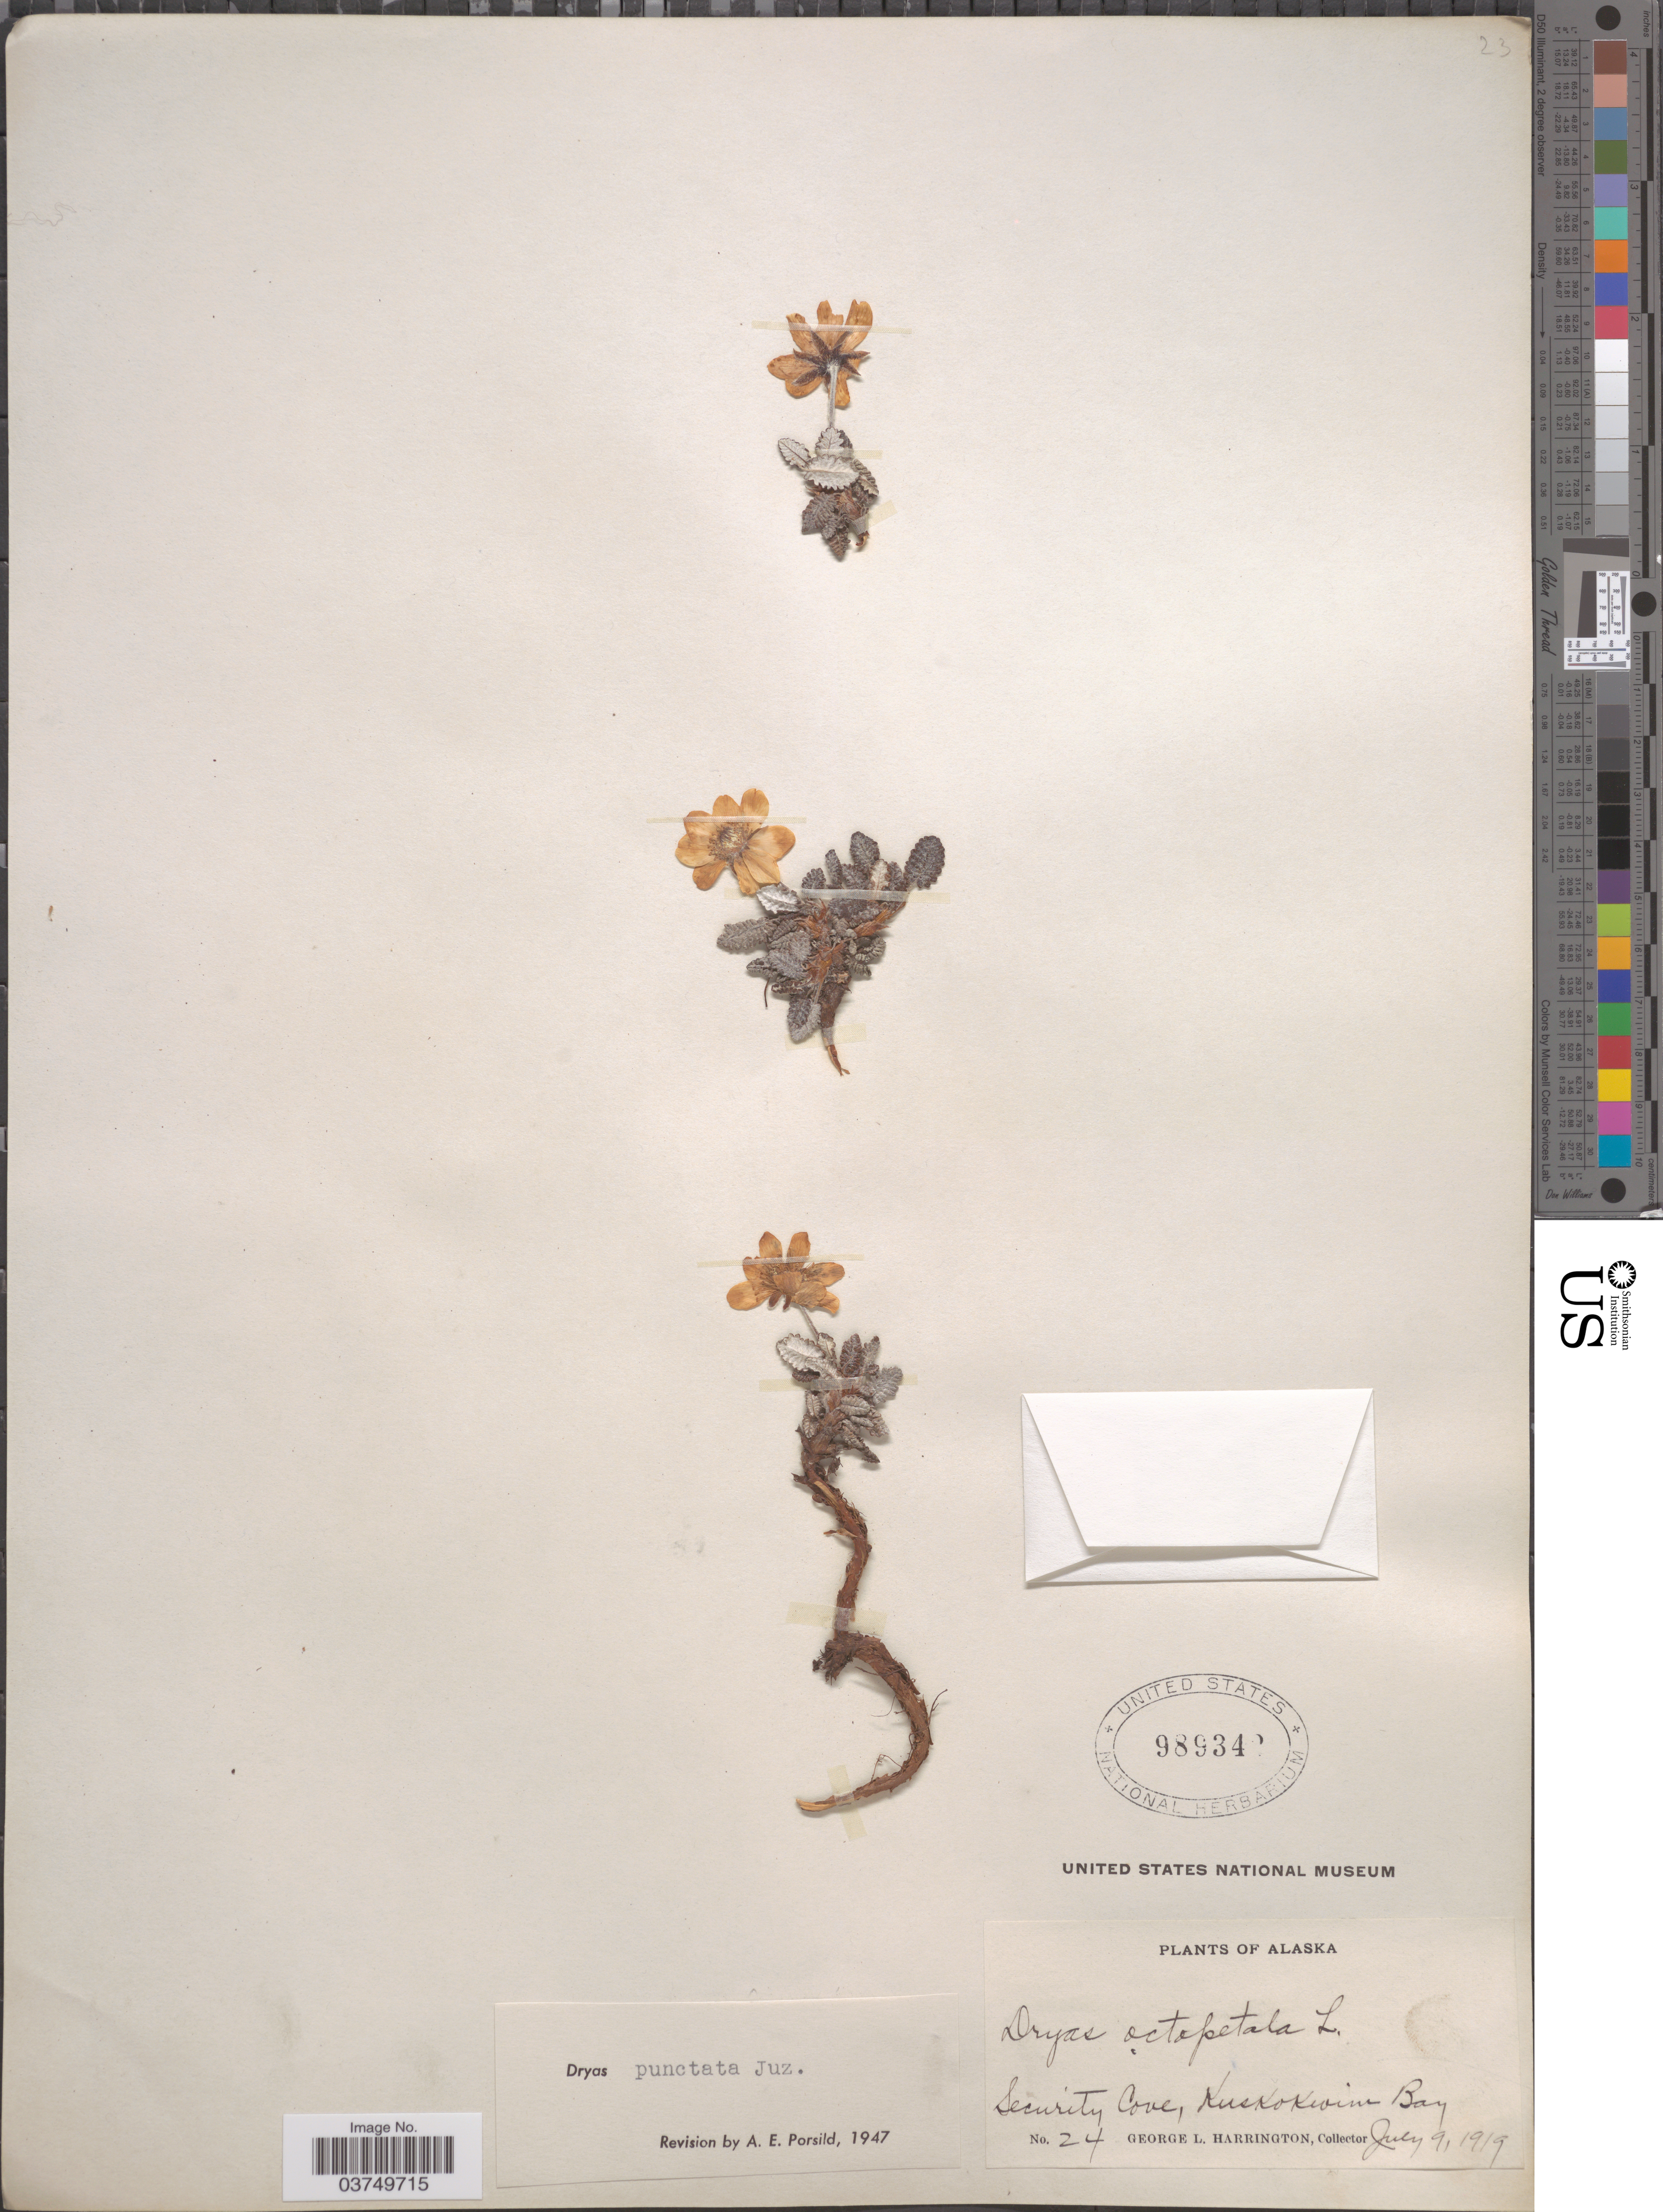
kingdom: Plantae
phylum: Tracheophyta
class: Magnoliopsida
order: Rosales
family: Rosaceae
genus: Dryas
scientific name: Dryas punctata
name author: Juz.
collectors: G. Harrington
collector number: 24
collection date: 1919-07-09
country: United States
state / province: Alaska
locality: Security Cove, Kuskokwim Bay.